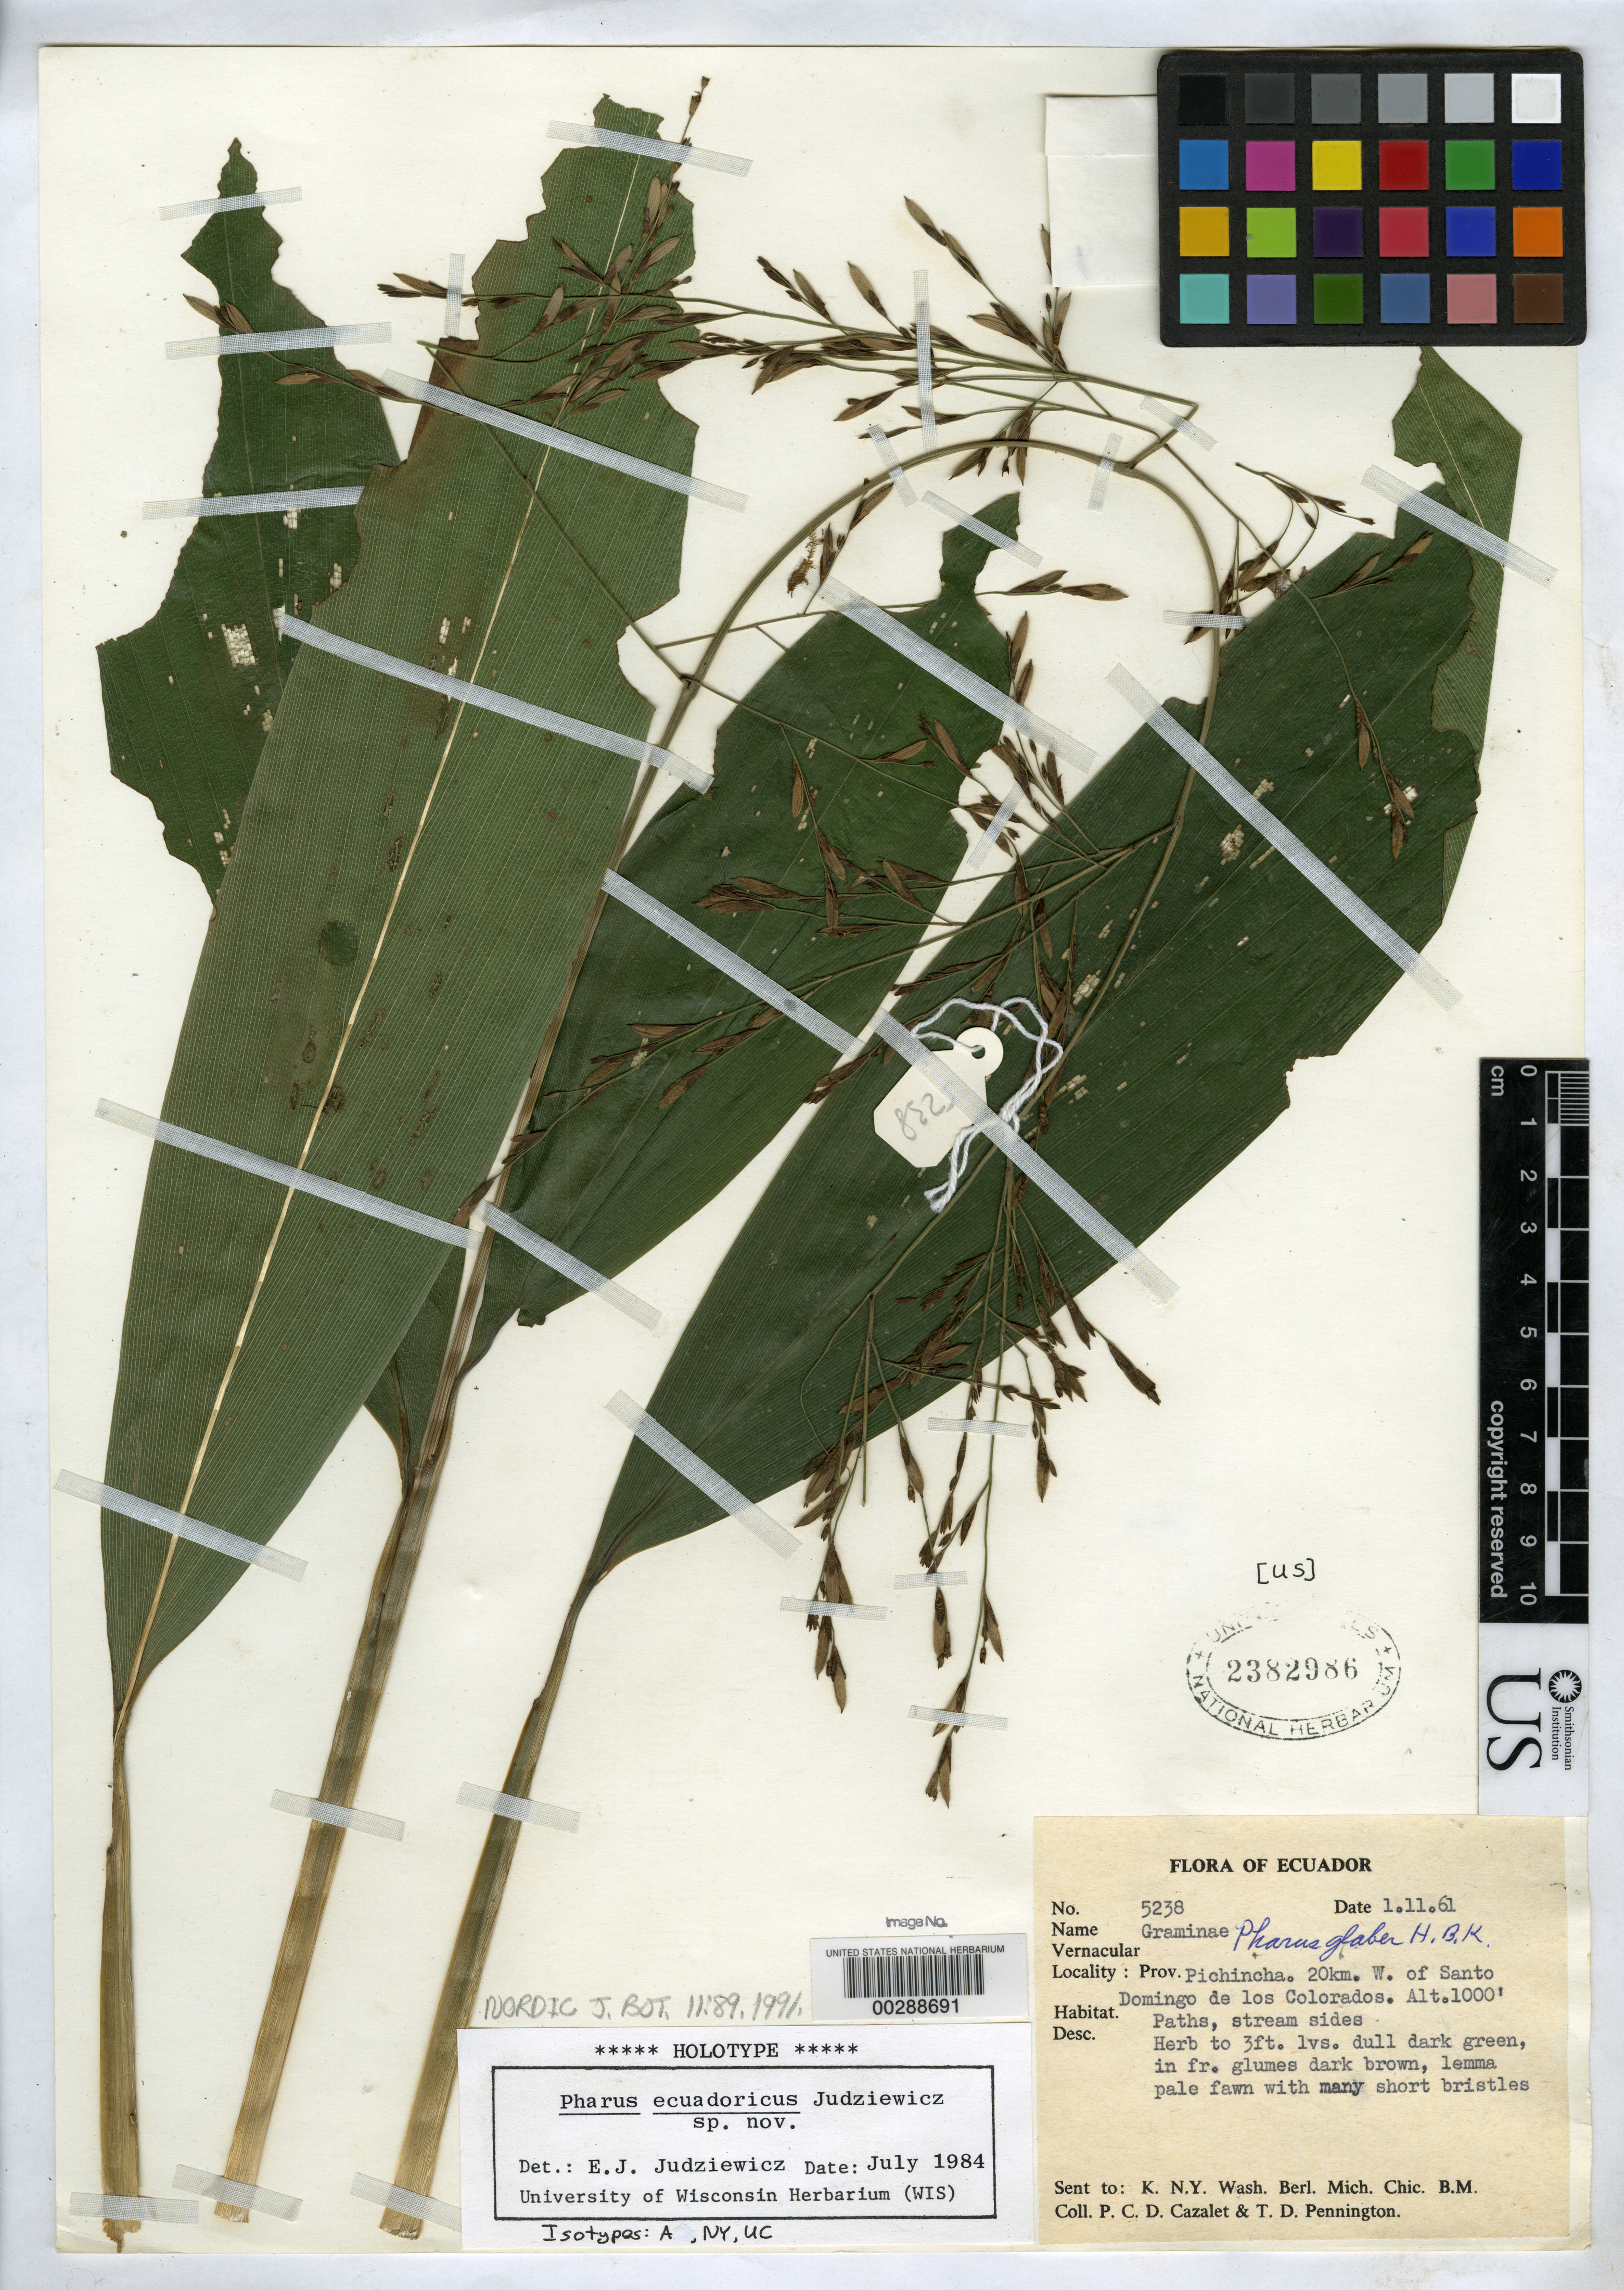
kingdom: Plantae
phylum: Tracheophyta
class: Liliopsida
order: Poales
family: Poaceae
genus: Pharus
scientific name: Pharus ecuadoricus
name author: Judz.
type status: Holotype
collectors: P. C. D. Cazalet & T. D. Pennington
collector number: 5238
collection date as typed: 01 Nov 1961 or 11 Jan 1961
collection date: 1961-01-11 or 1961-11-01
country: Ecuador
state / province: Pichincha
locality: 20 km W of Santo Domingo de los Colorados.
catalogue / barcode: US 2382986